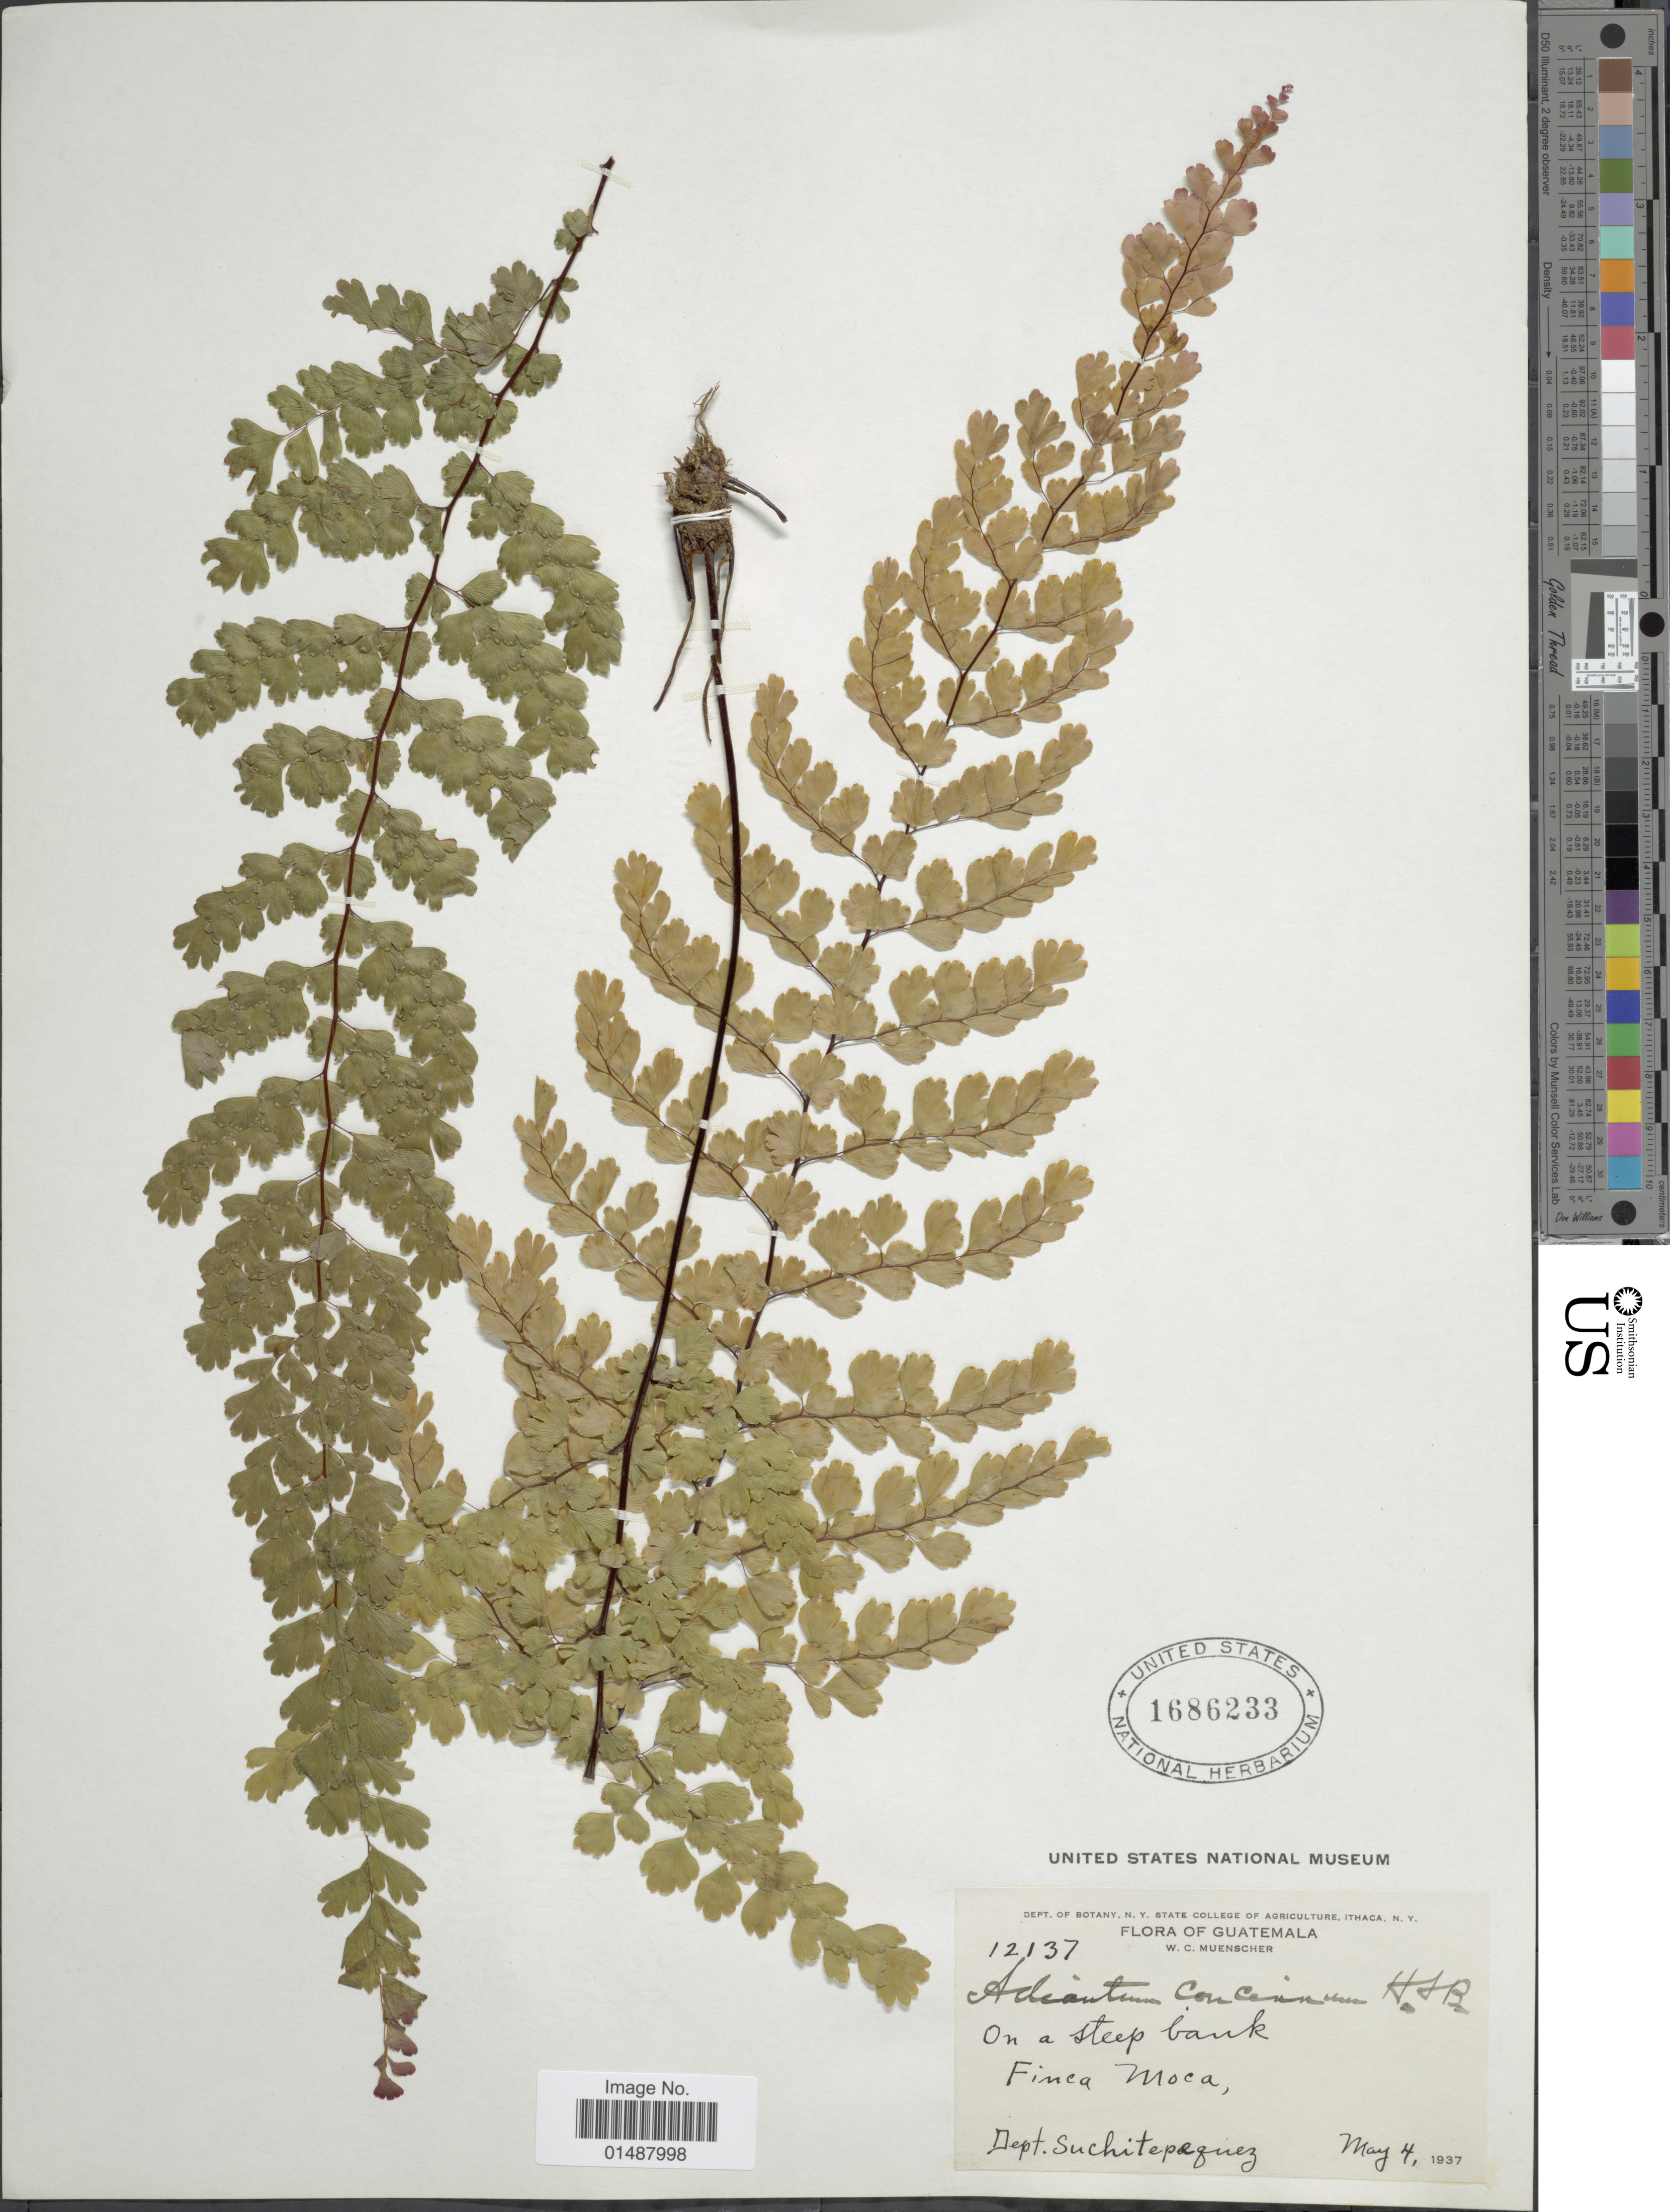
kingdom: Plantae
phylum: Tracheophyta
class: Polypodiopsida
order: Polypodiales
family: Pteridaceae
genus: Adiantum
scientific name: Adiantum concinnum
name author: Humb. & Bonpl. ex Willd.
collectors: W. Muenscher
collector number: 12137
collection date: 1937-05-04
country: Guatemala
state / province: Suchitepéquez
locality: Finca Moca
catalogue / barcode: US 1686233